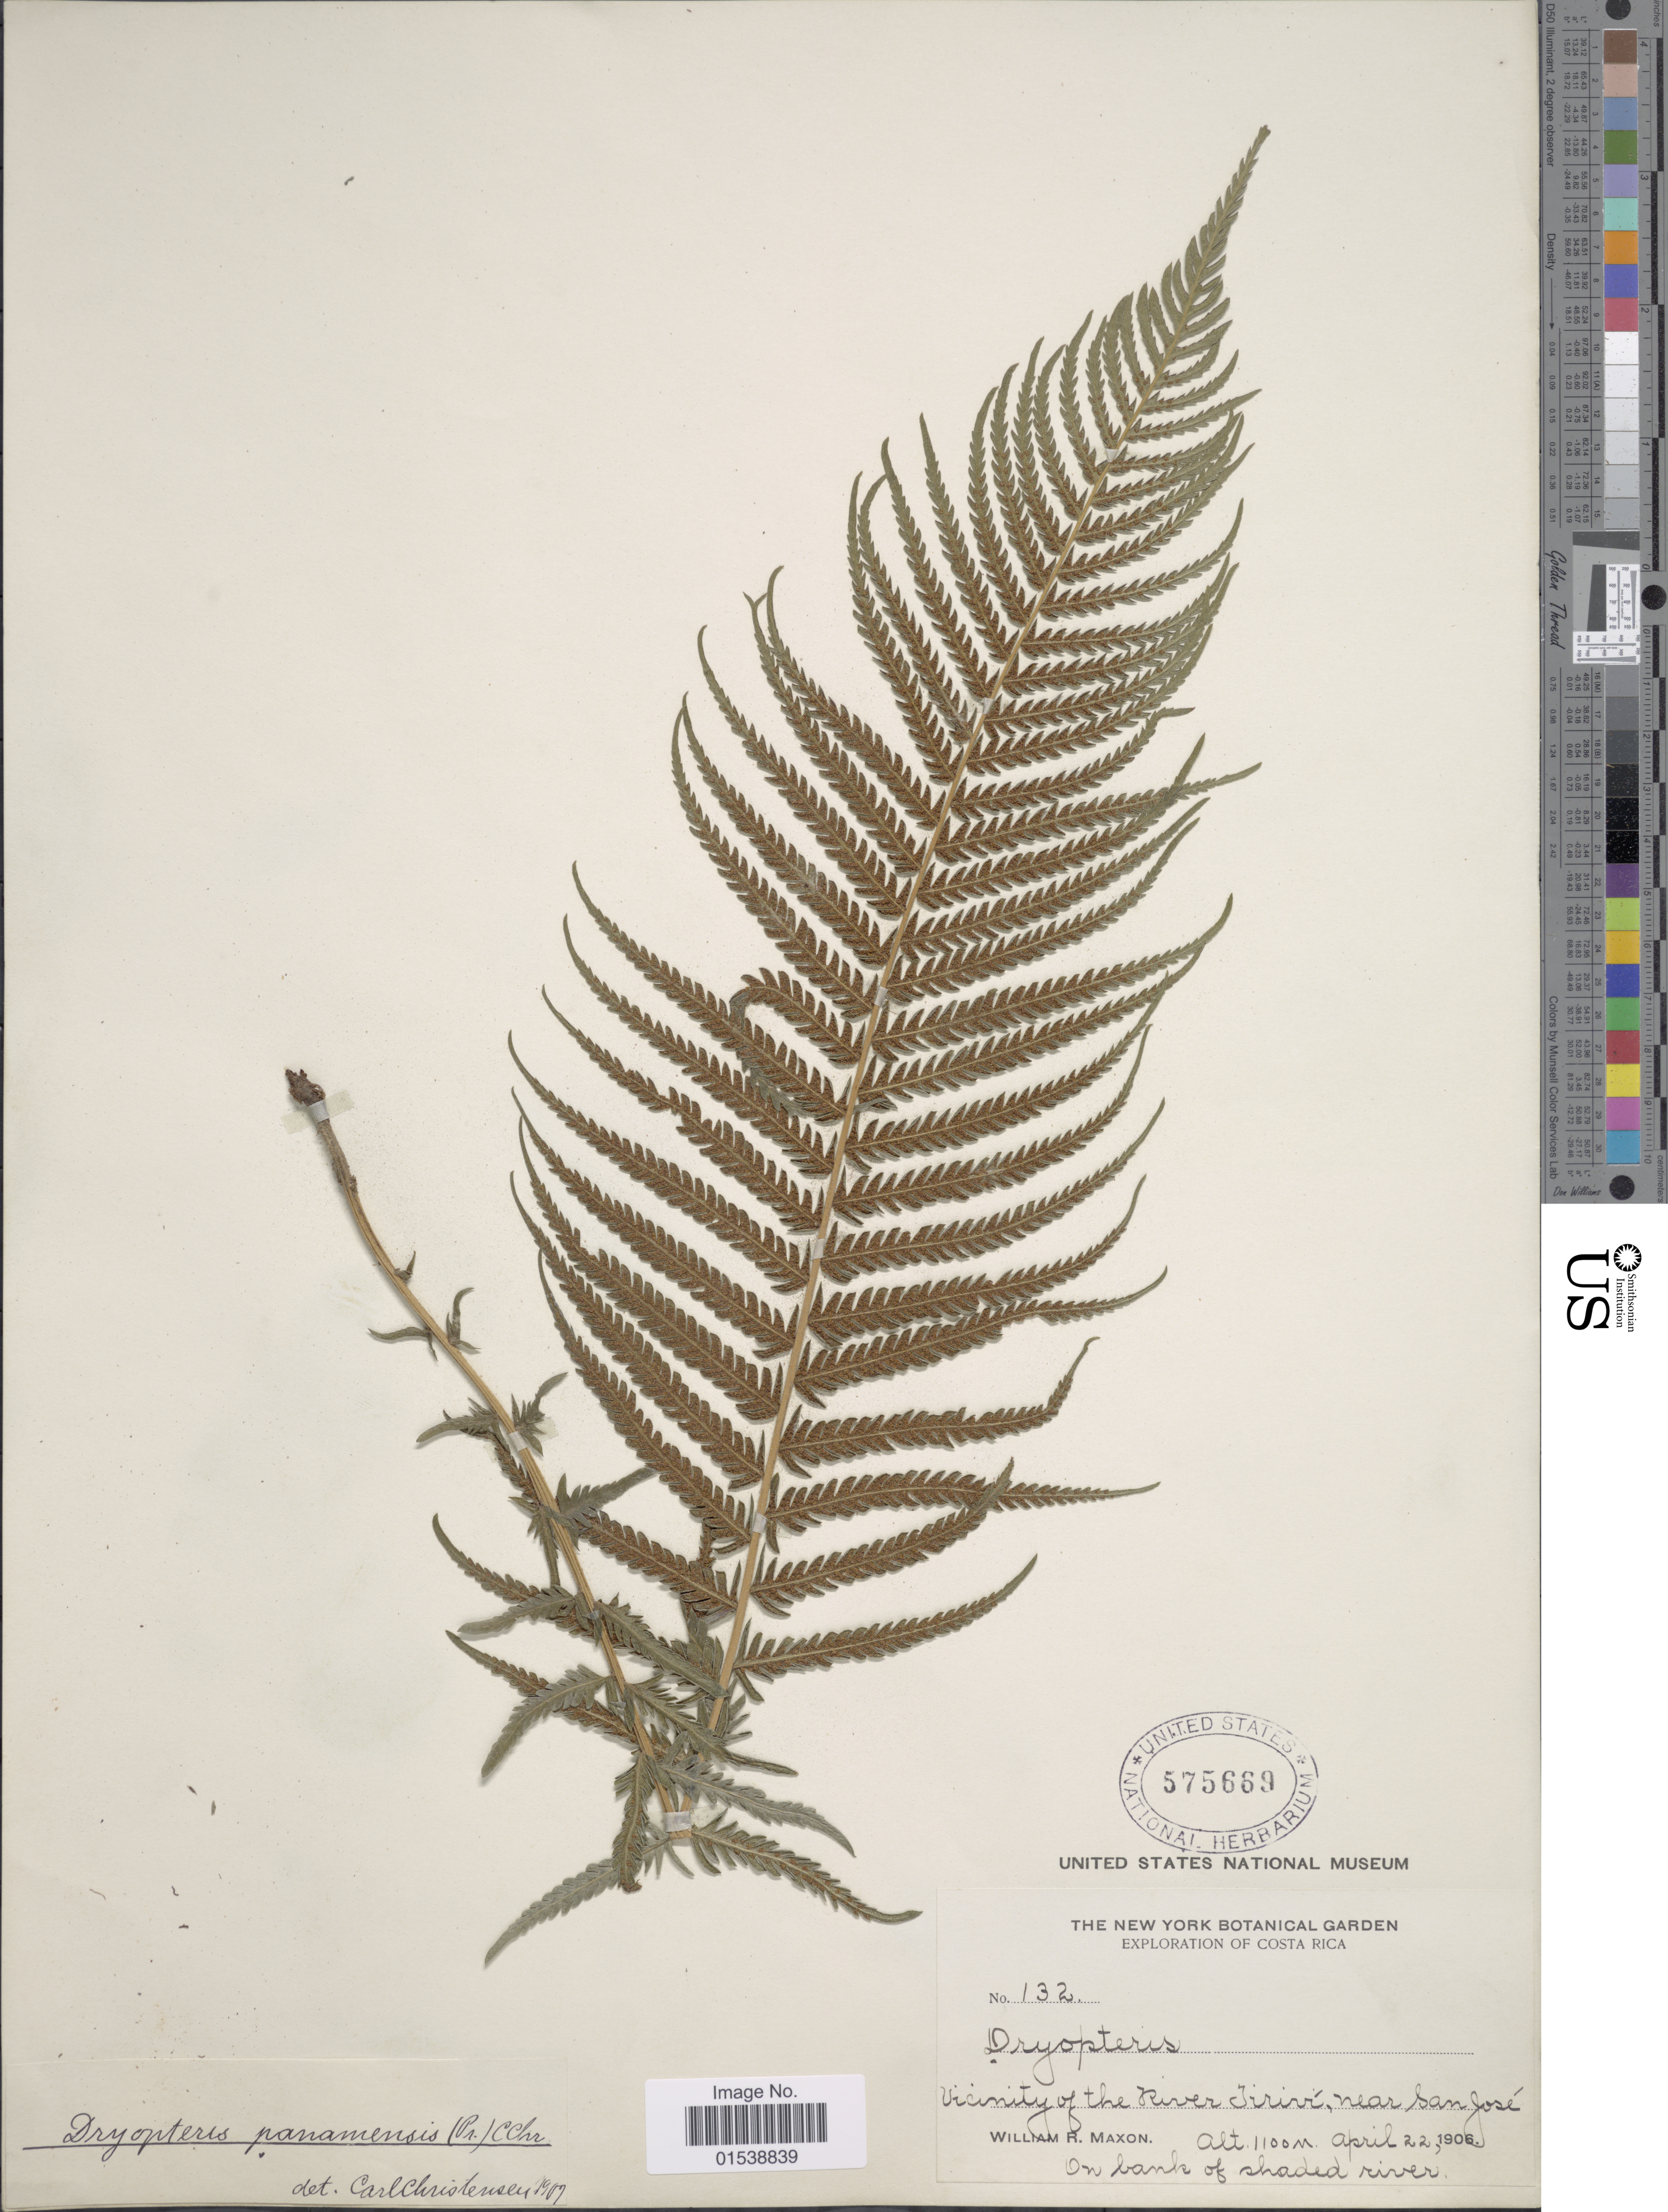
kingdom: Plantae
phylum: Tracheophyta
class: Polypodiopsida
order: Polypodiales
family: Thelypteridaceae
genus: Amauropelta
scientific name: Amauropelta resinifera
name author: (Desv.) Pic. Serm.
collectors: W. R. Maxon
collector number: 132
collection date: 1906-04-22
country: Costa Rica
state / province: San José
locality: Vicinity of the River Irivi, near San Jose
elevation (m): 1100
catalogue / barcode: US 575669